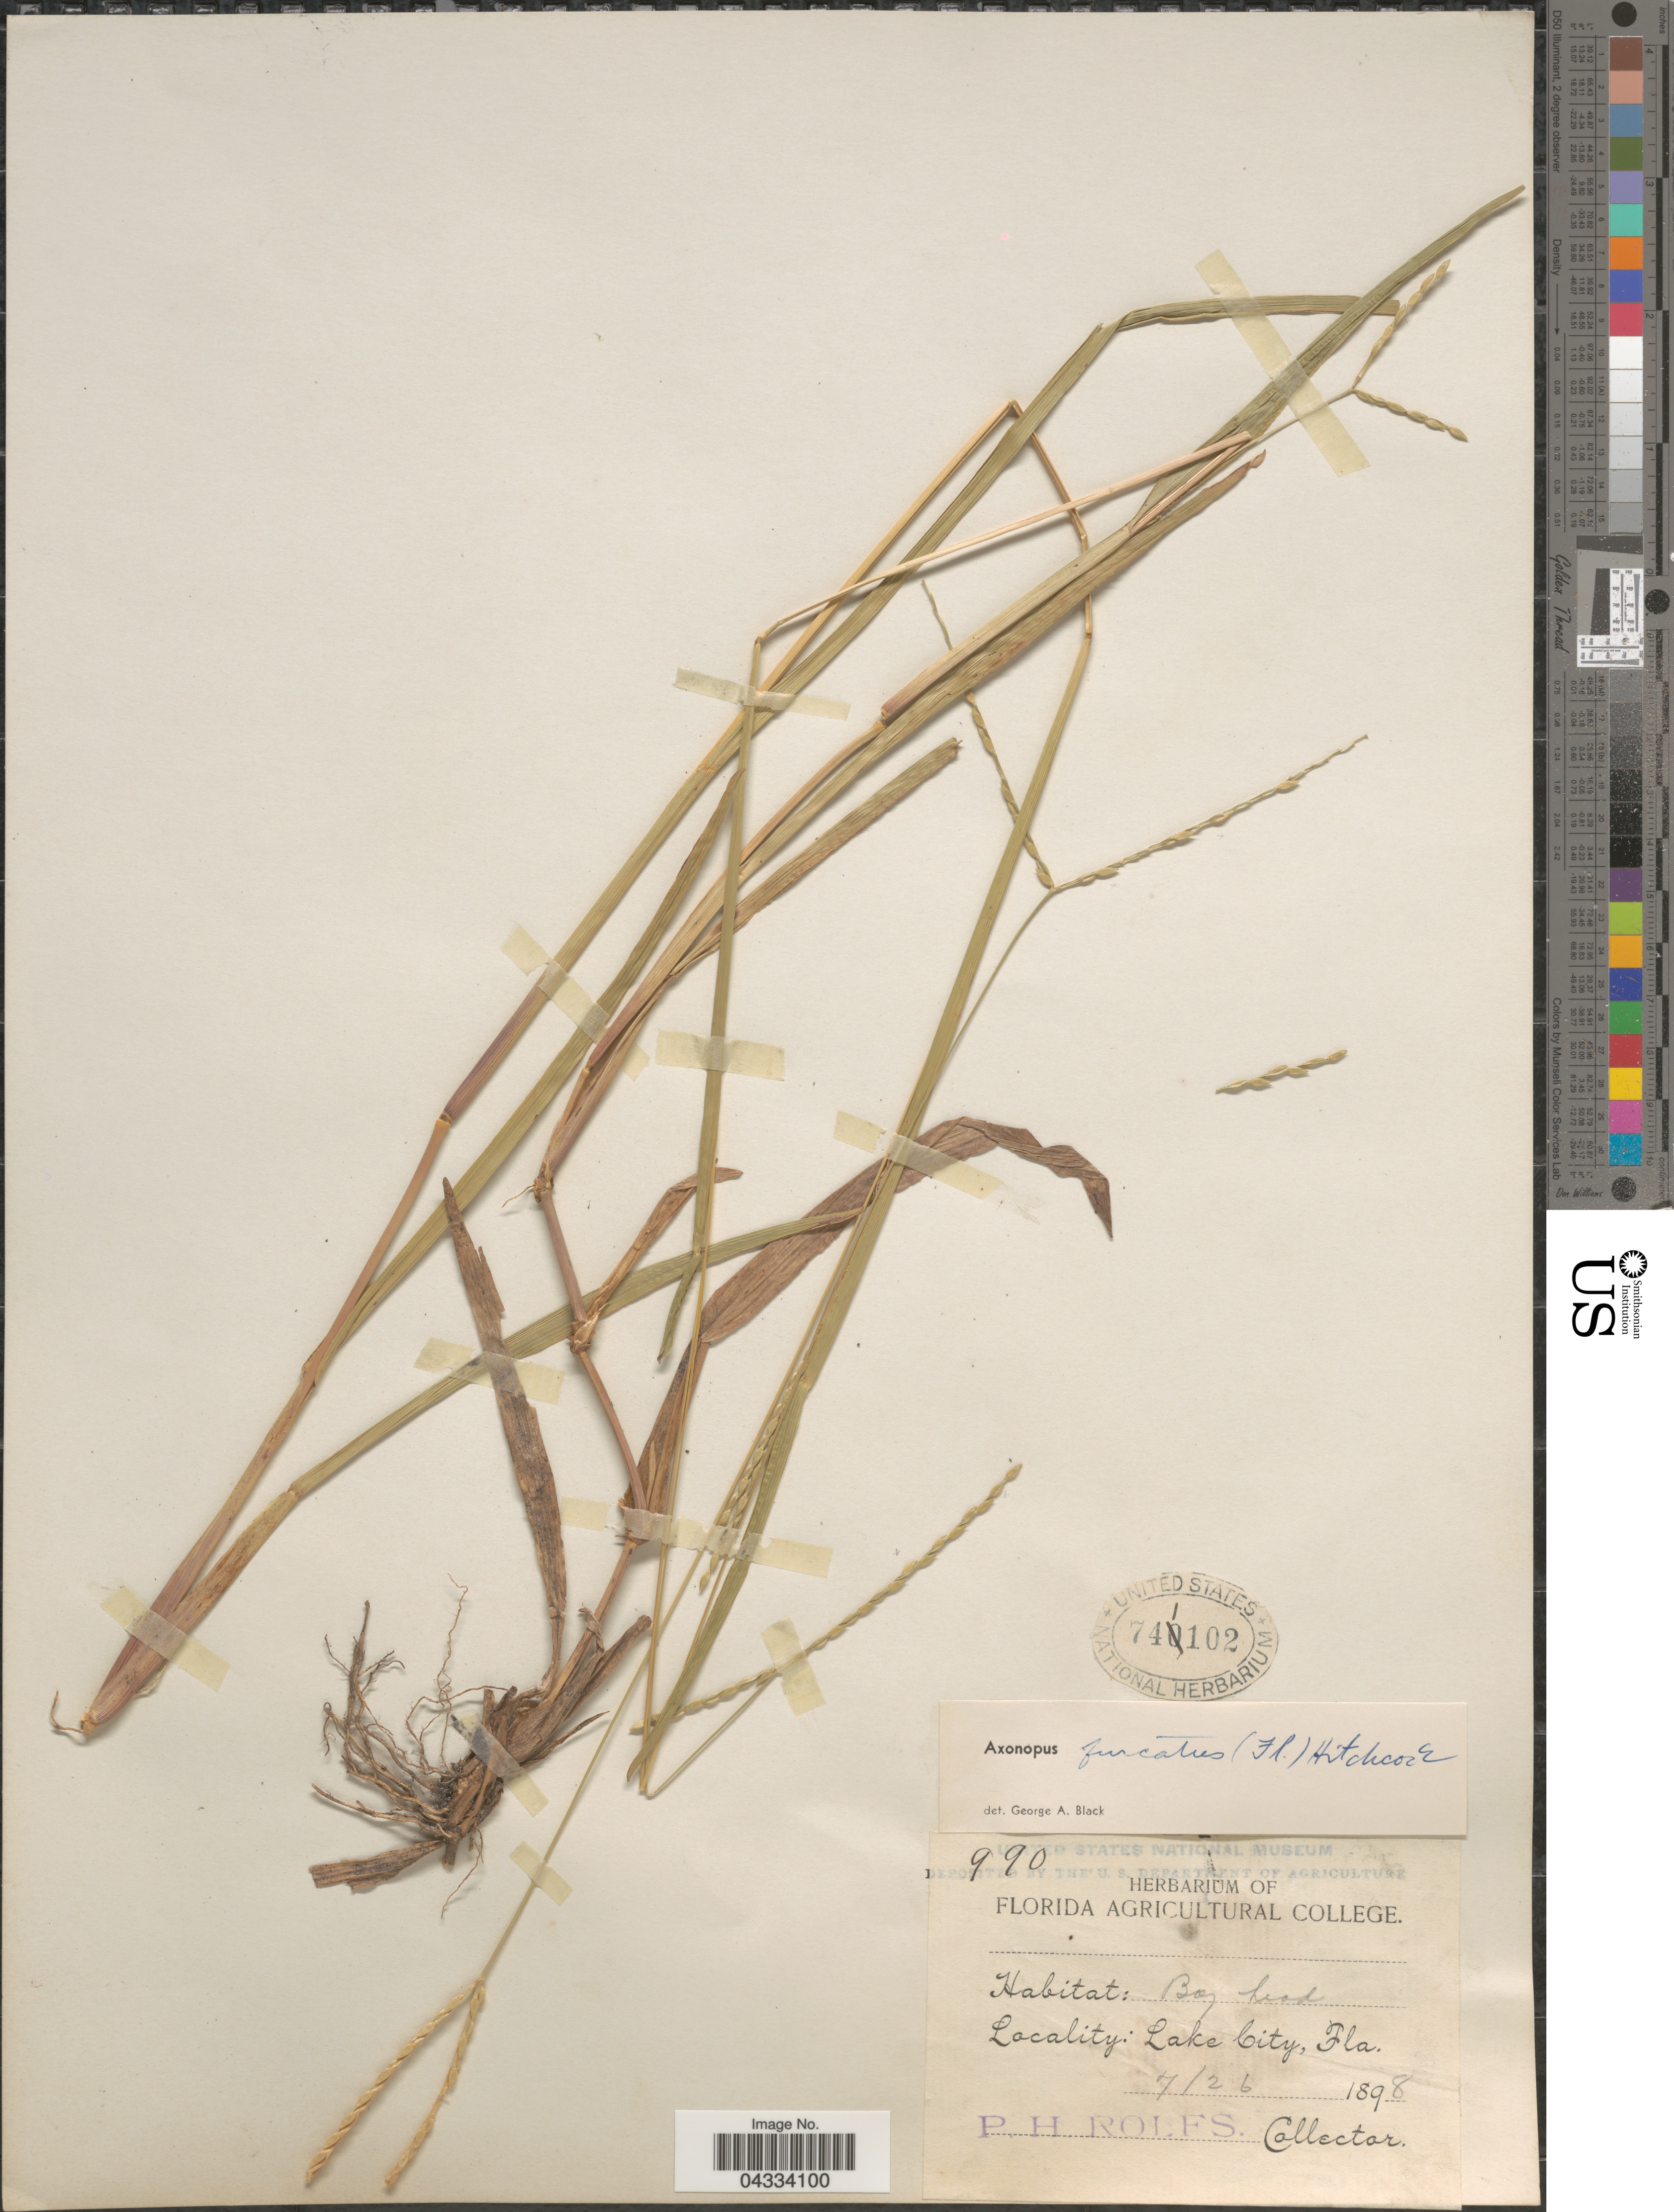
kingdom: Plantae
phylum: Tracheophyta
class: Liliopsida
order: Poales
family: Poaceae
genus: Axonopus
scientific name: Axonopus furcatus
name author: (Flüggé) Hitchc.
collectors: P. H. Rolfs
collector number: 990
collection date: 1898-07-26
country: United States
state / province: Florida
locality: Bay head. Lake City.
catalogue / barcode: US 741102